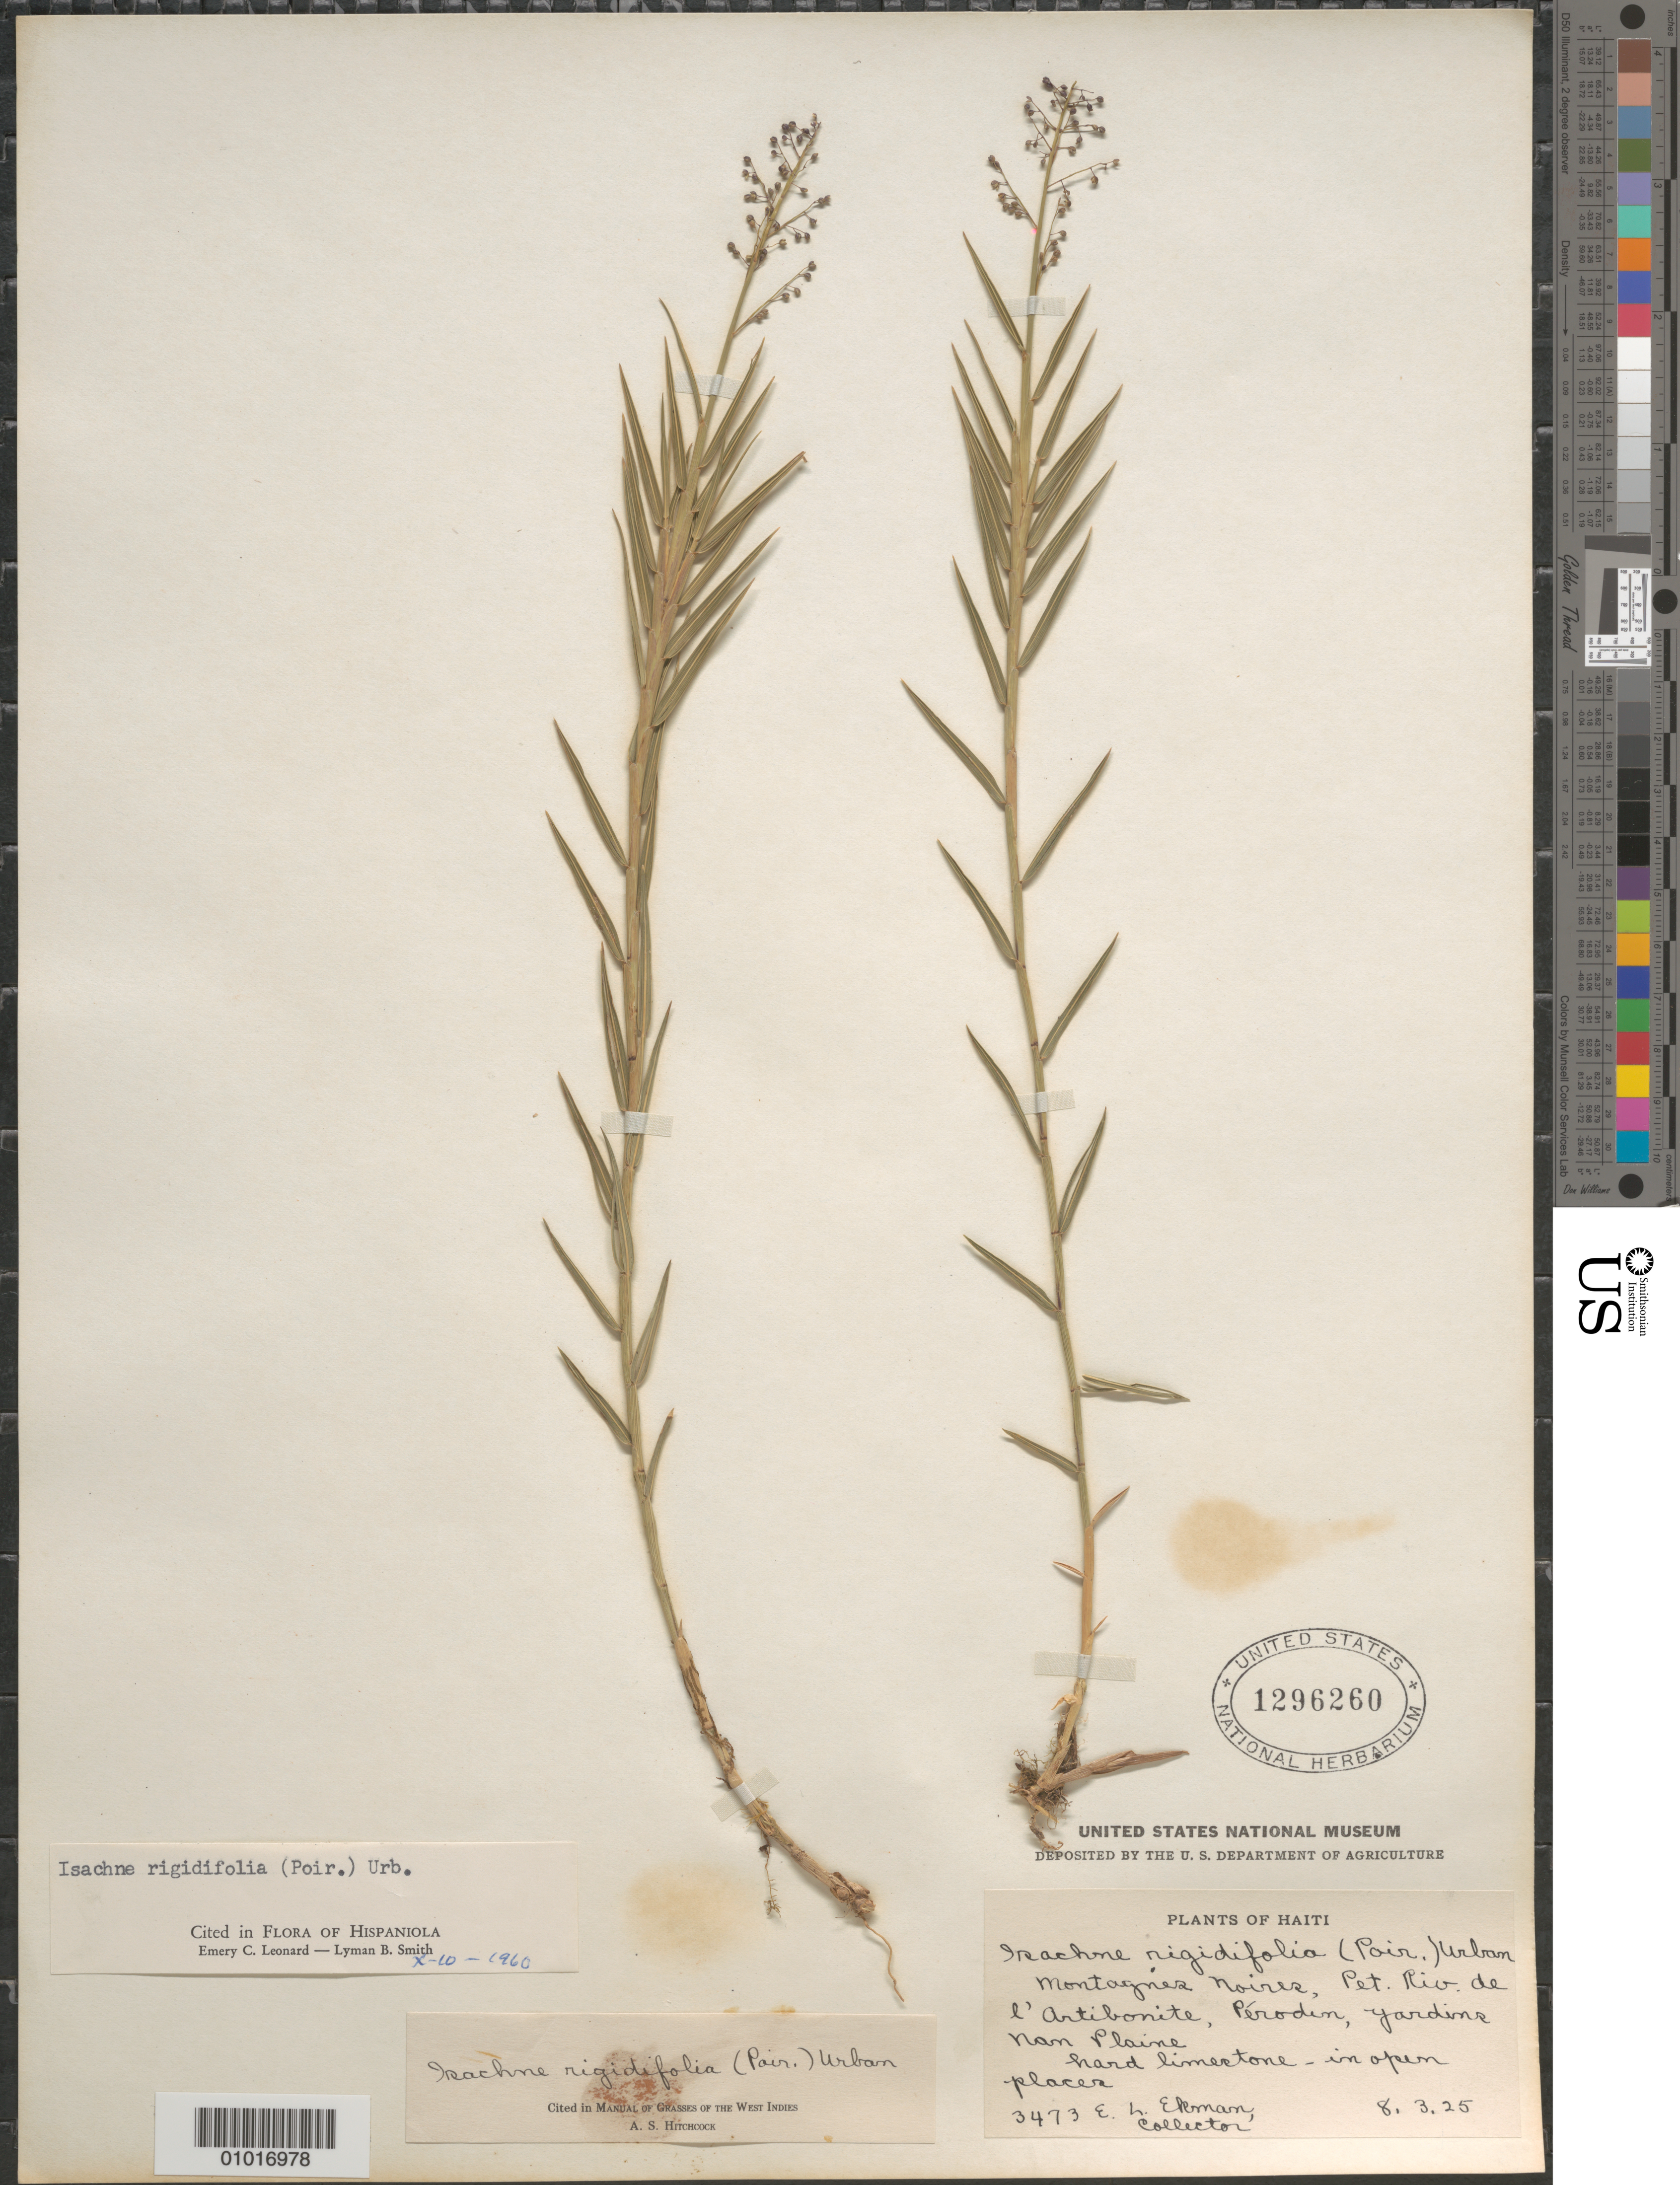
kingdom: Plantae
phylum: Tracheophyta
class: Liliopsida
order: Poales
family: Poaceae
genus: Isachne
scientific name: Isachne rigidifolia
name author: (Poir.) Urb.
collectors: E. L. Ekman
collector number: H 3473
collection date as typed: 08 Mar 1925 or 03 Oct 1925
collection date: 1925-03-08 or 1925-10-03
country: Haiti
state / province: Artibonite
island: Hispaniola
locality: Montagnera Niores, Pet. Rio. de l'Antibonite, Perodin, Yardine non Plaine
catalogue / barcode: US 1296260